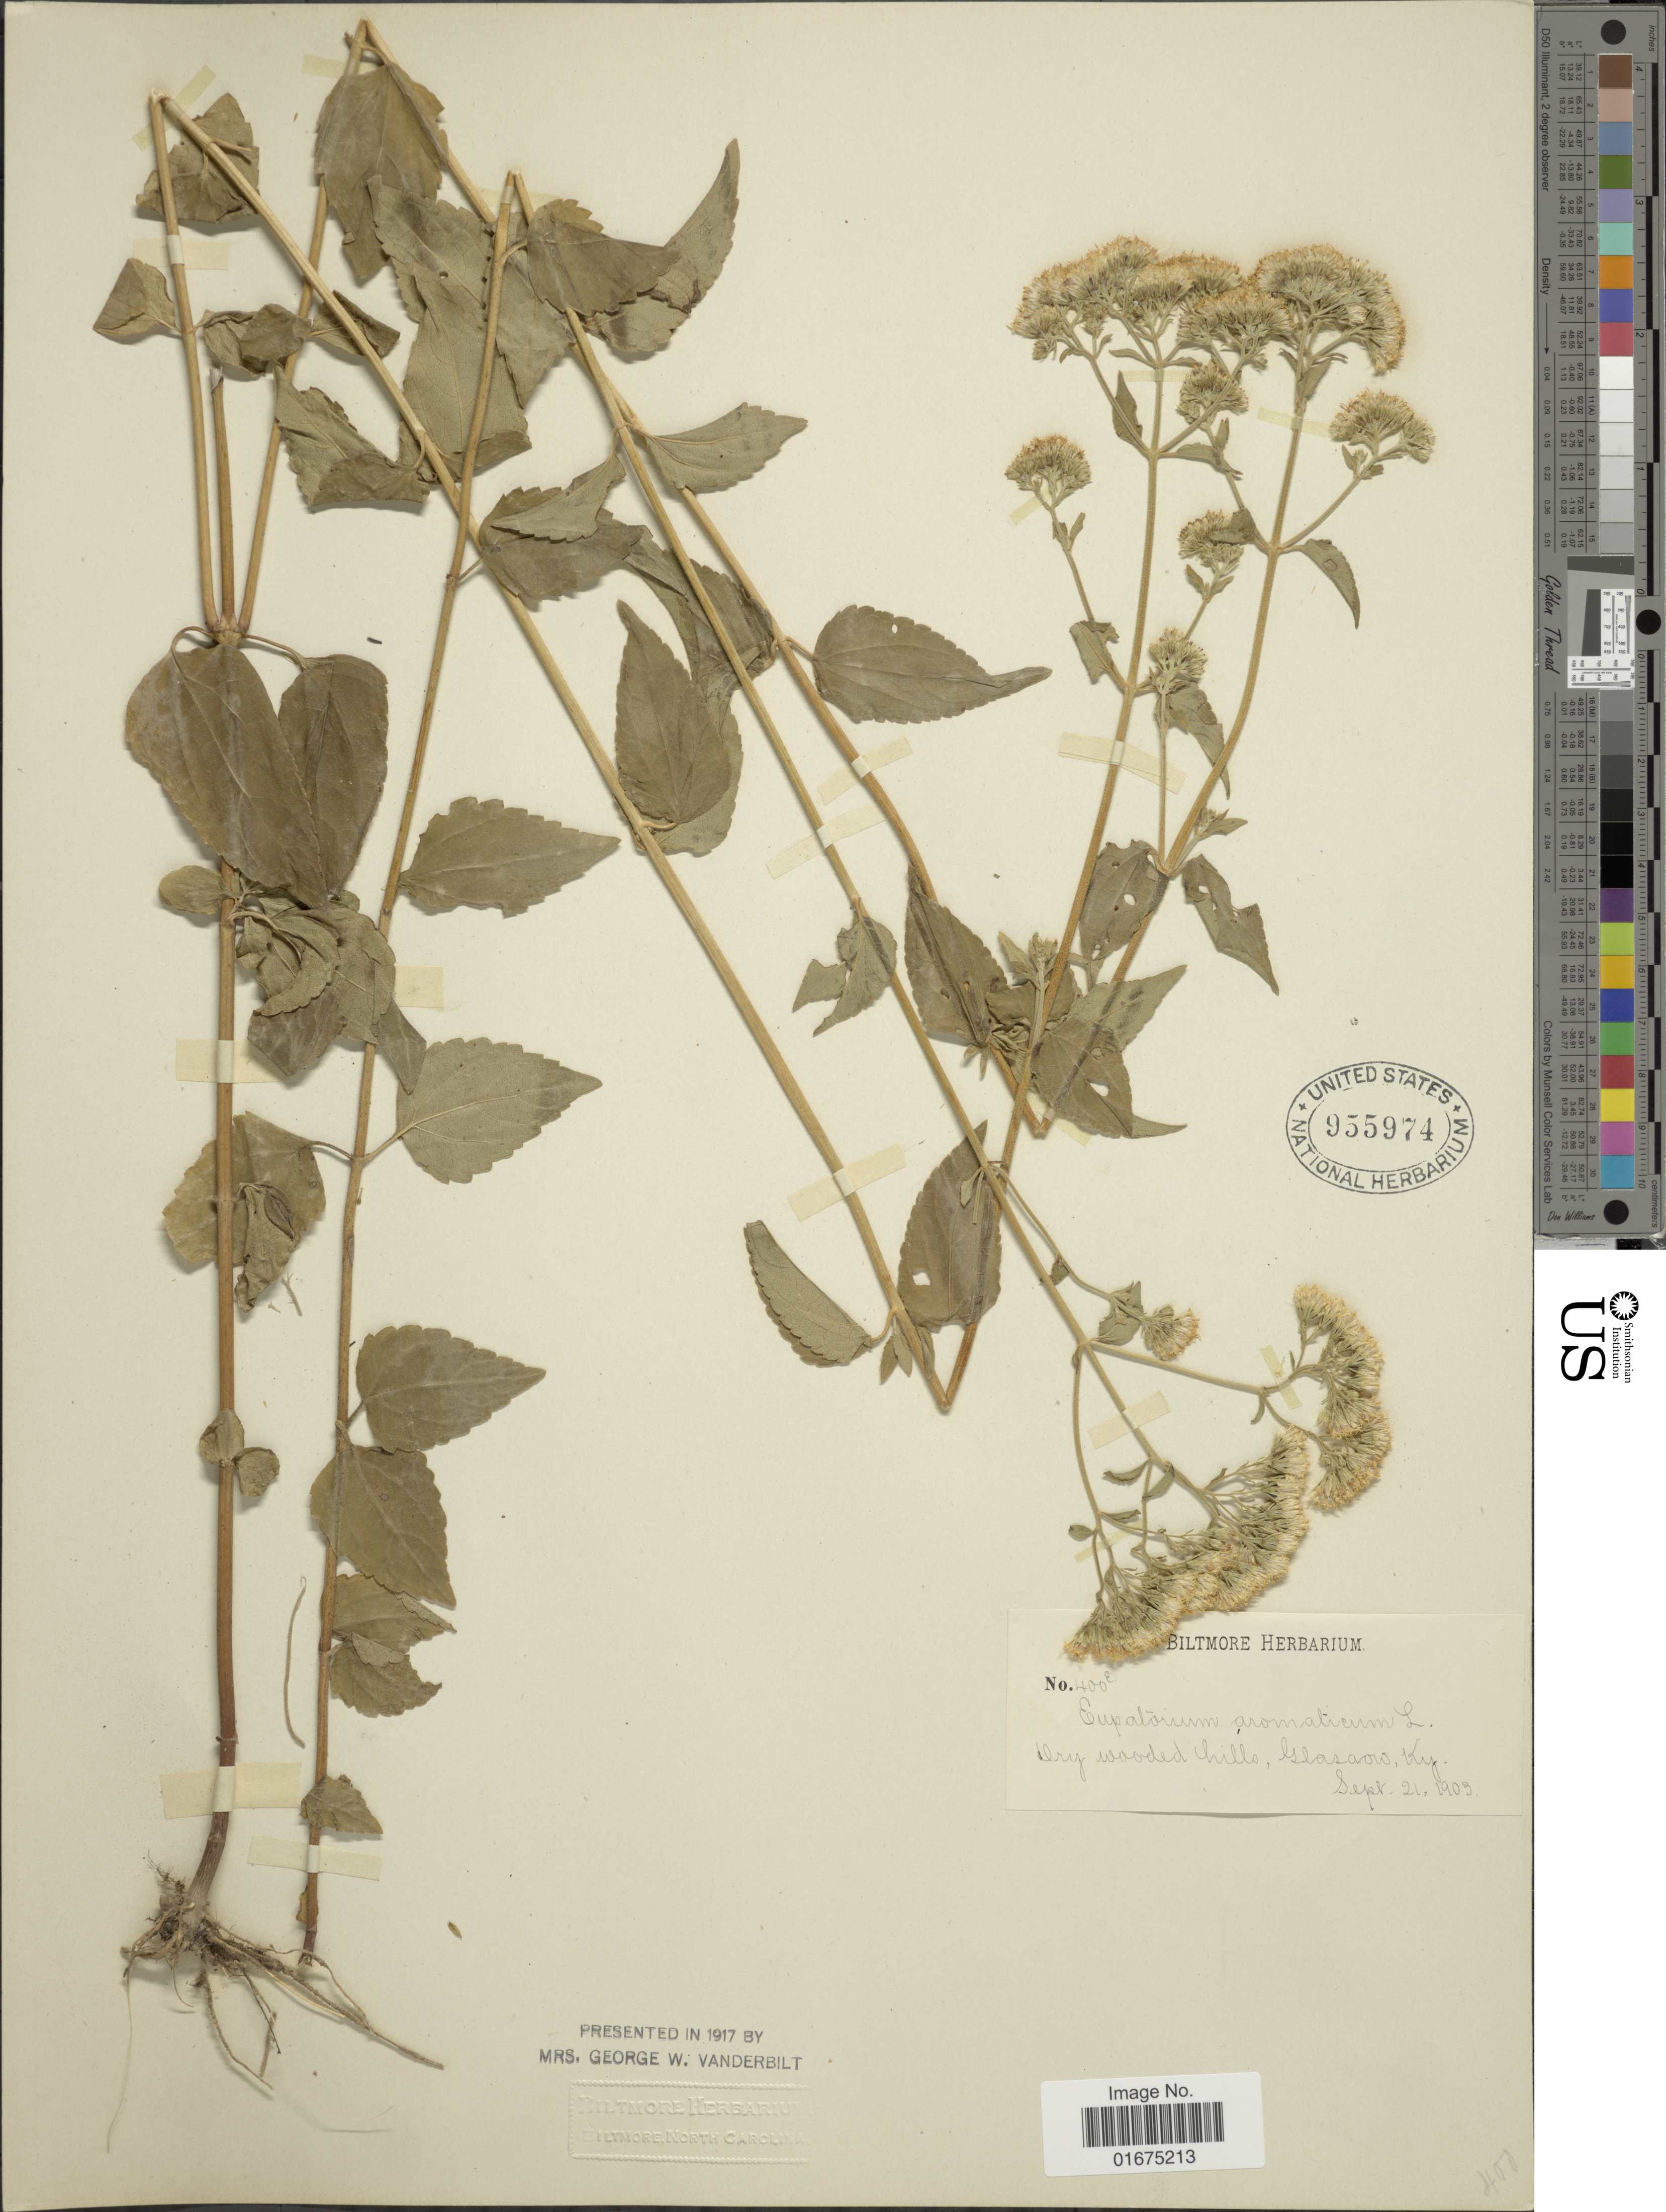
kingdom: Plantae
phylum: Tracheophyta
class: Magnoliopsida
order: Asterales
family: Asteraceae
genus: Ageratina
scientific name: Ageratina aromatica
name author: (L.) Spach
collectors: ex herb. Biltmore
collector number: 400E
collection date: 1903-09-21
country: United States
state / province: Kentucky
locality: Dry wooded hills, Glascow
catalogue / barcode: US 955974